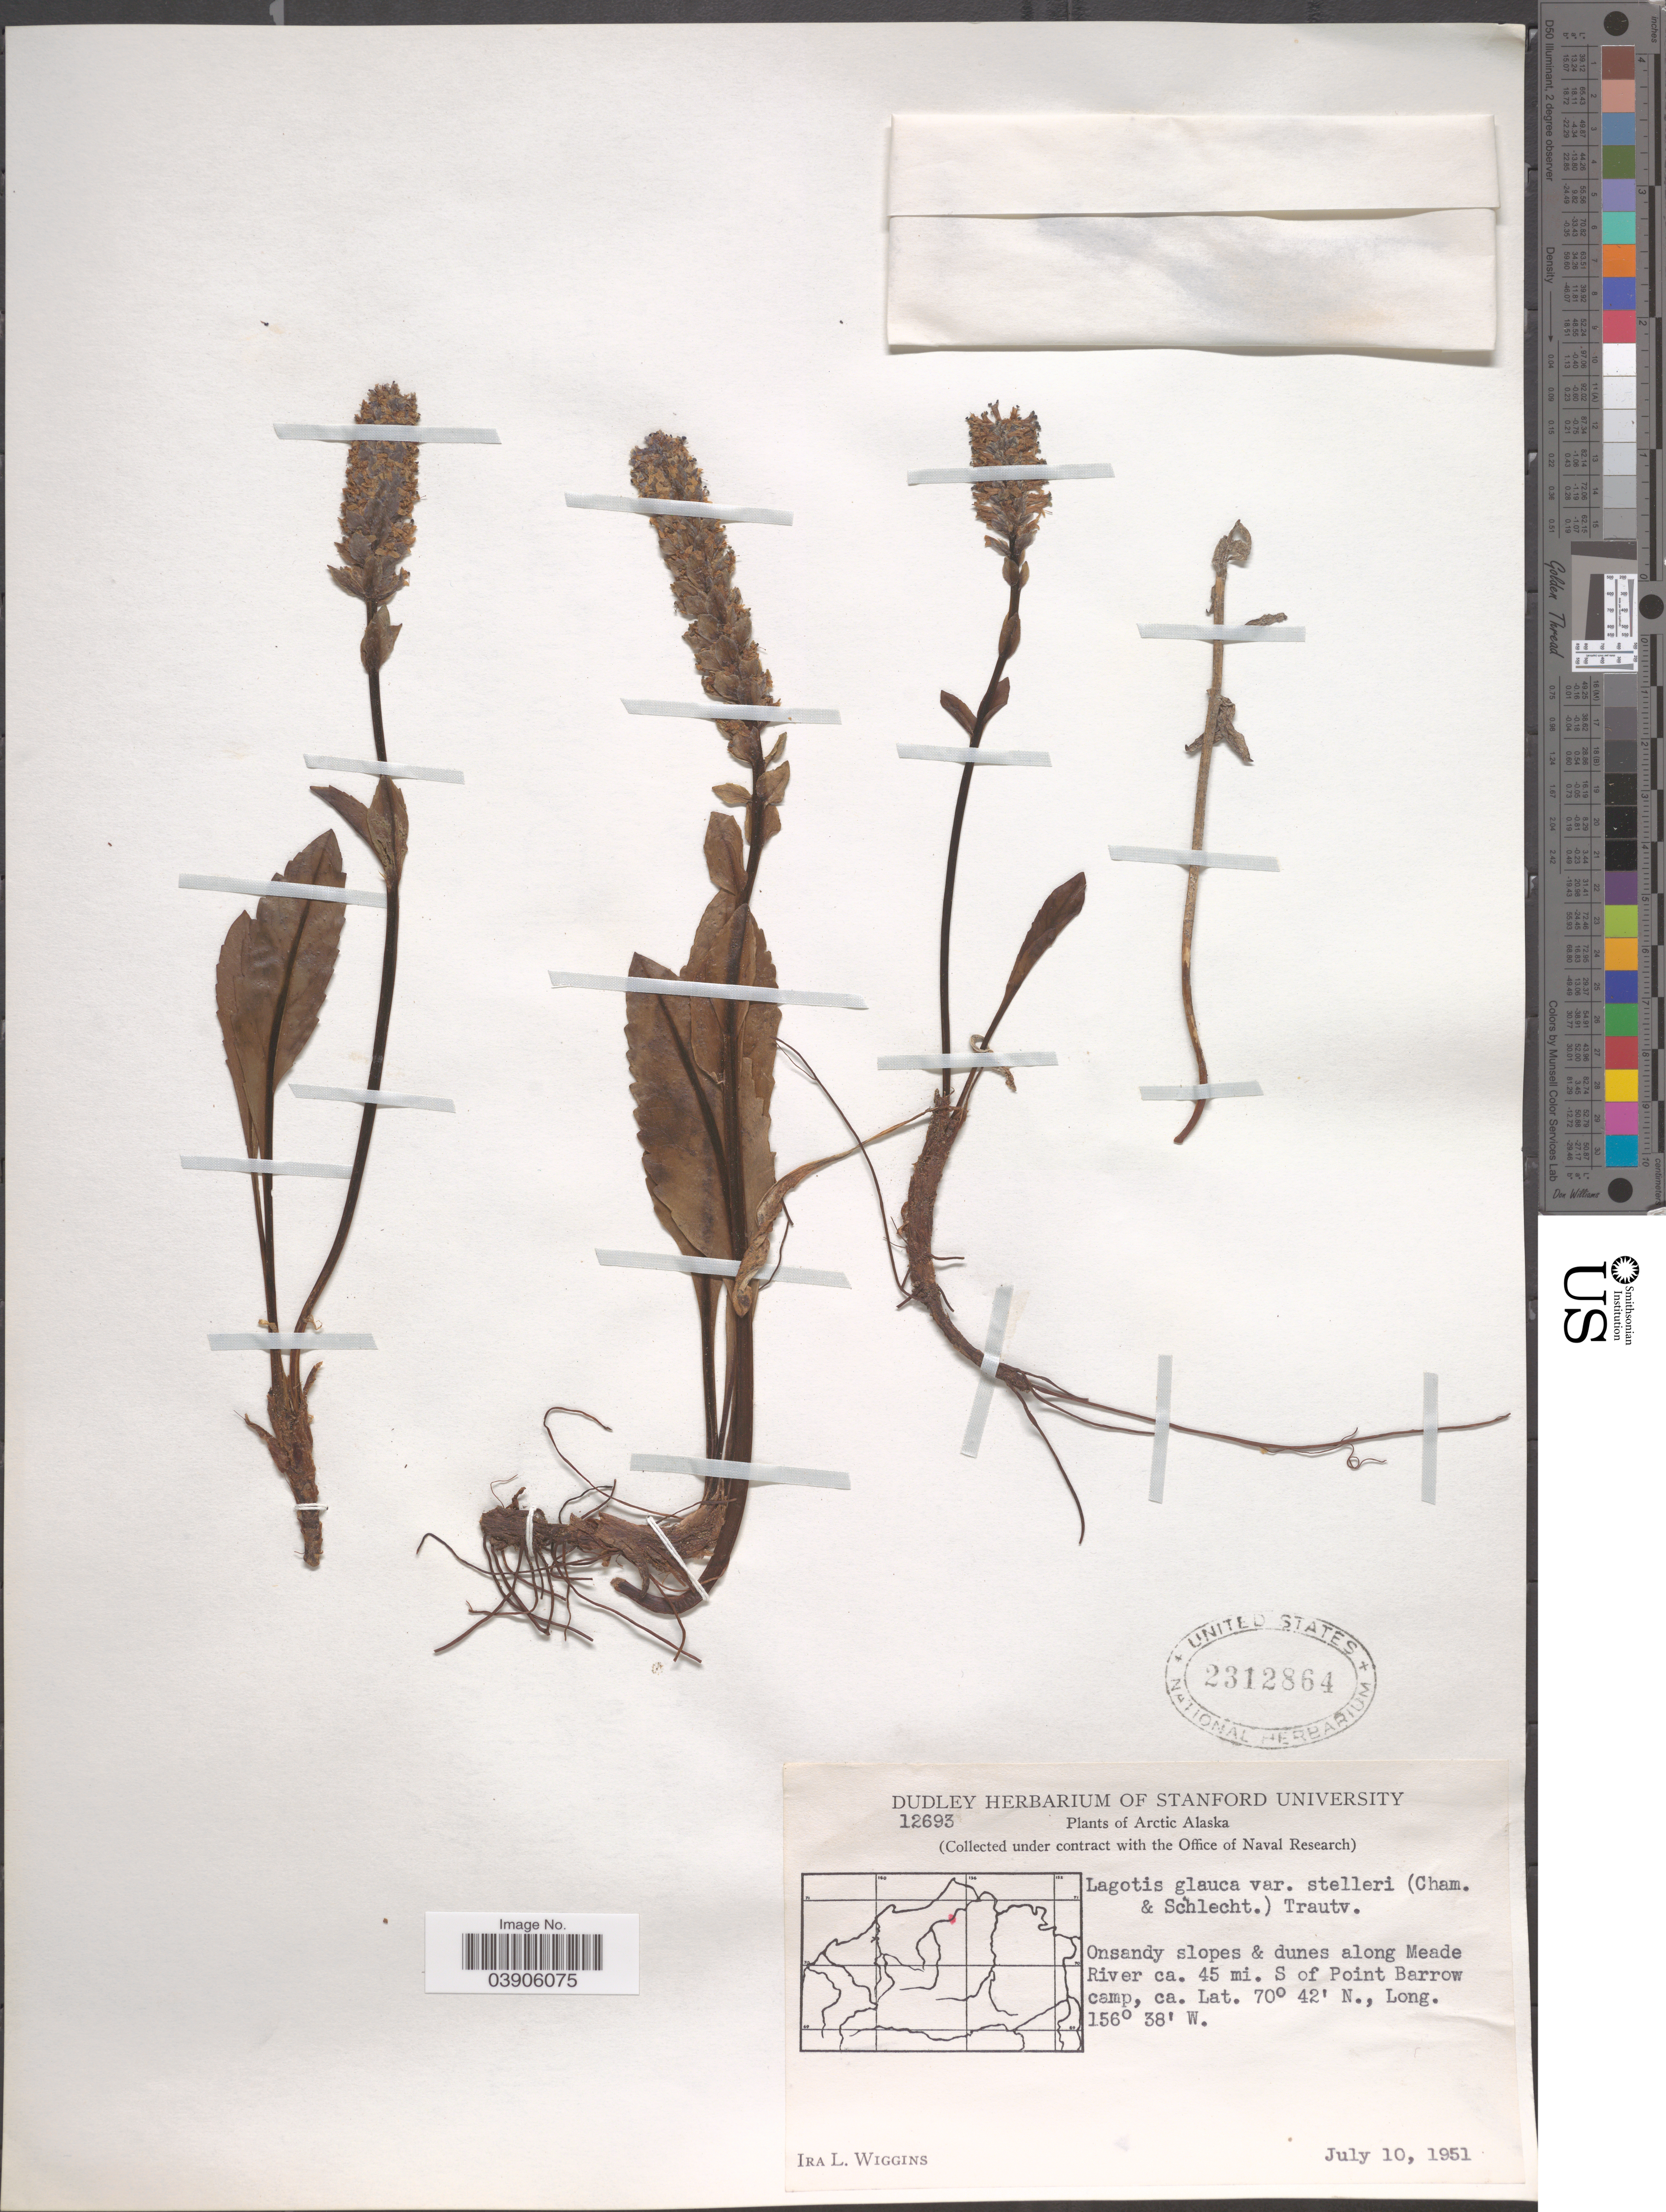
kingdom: Plantae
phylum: Tracheophyta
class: Magnoliopsida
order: Lamiales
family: Plantaginaceae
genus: Lagotis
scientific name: Lagotis glauca var. stelleri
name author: Trautv.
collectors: I. L. Wiggins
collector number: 12693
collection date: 1951-07-10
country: United States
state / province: Alaska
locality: Arctic Alaska. On sandy slopes & dunes along Meade River ca. 45 mi. S of Point Barrow camp.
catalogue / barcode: US 2312864